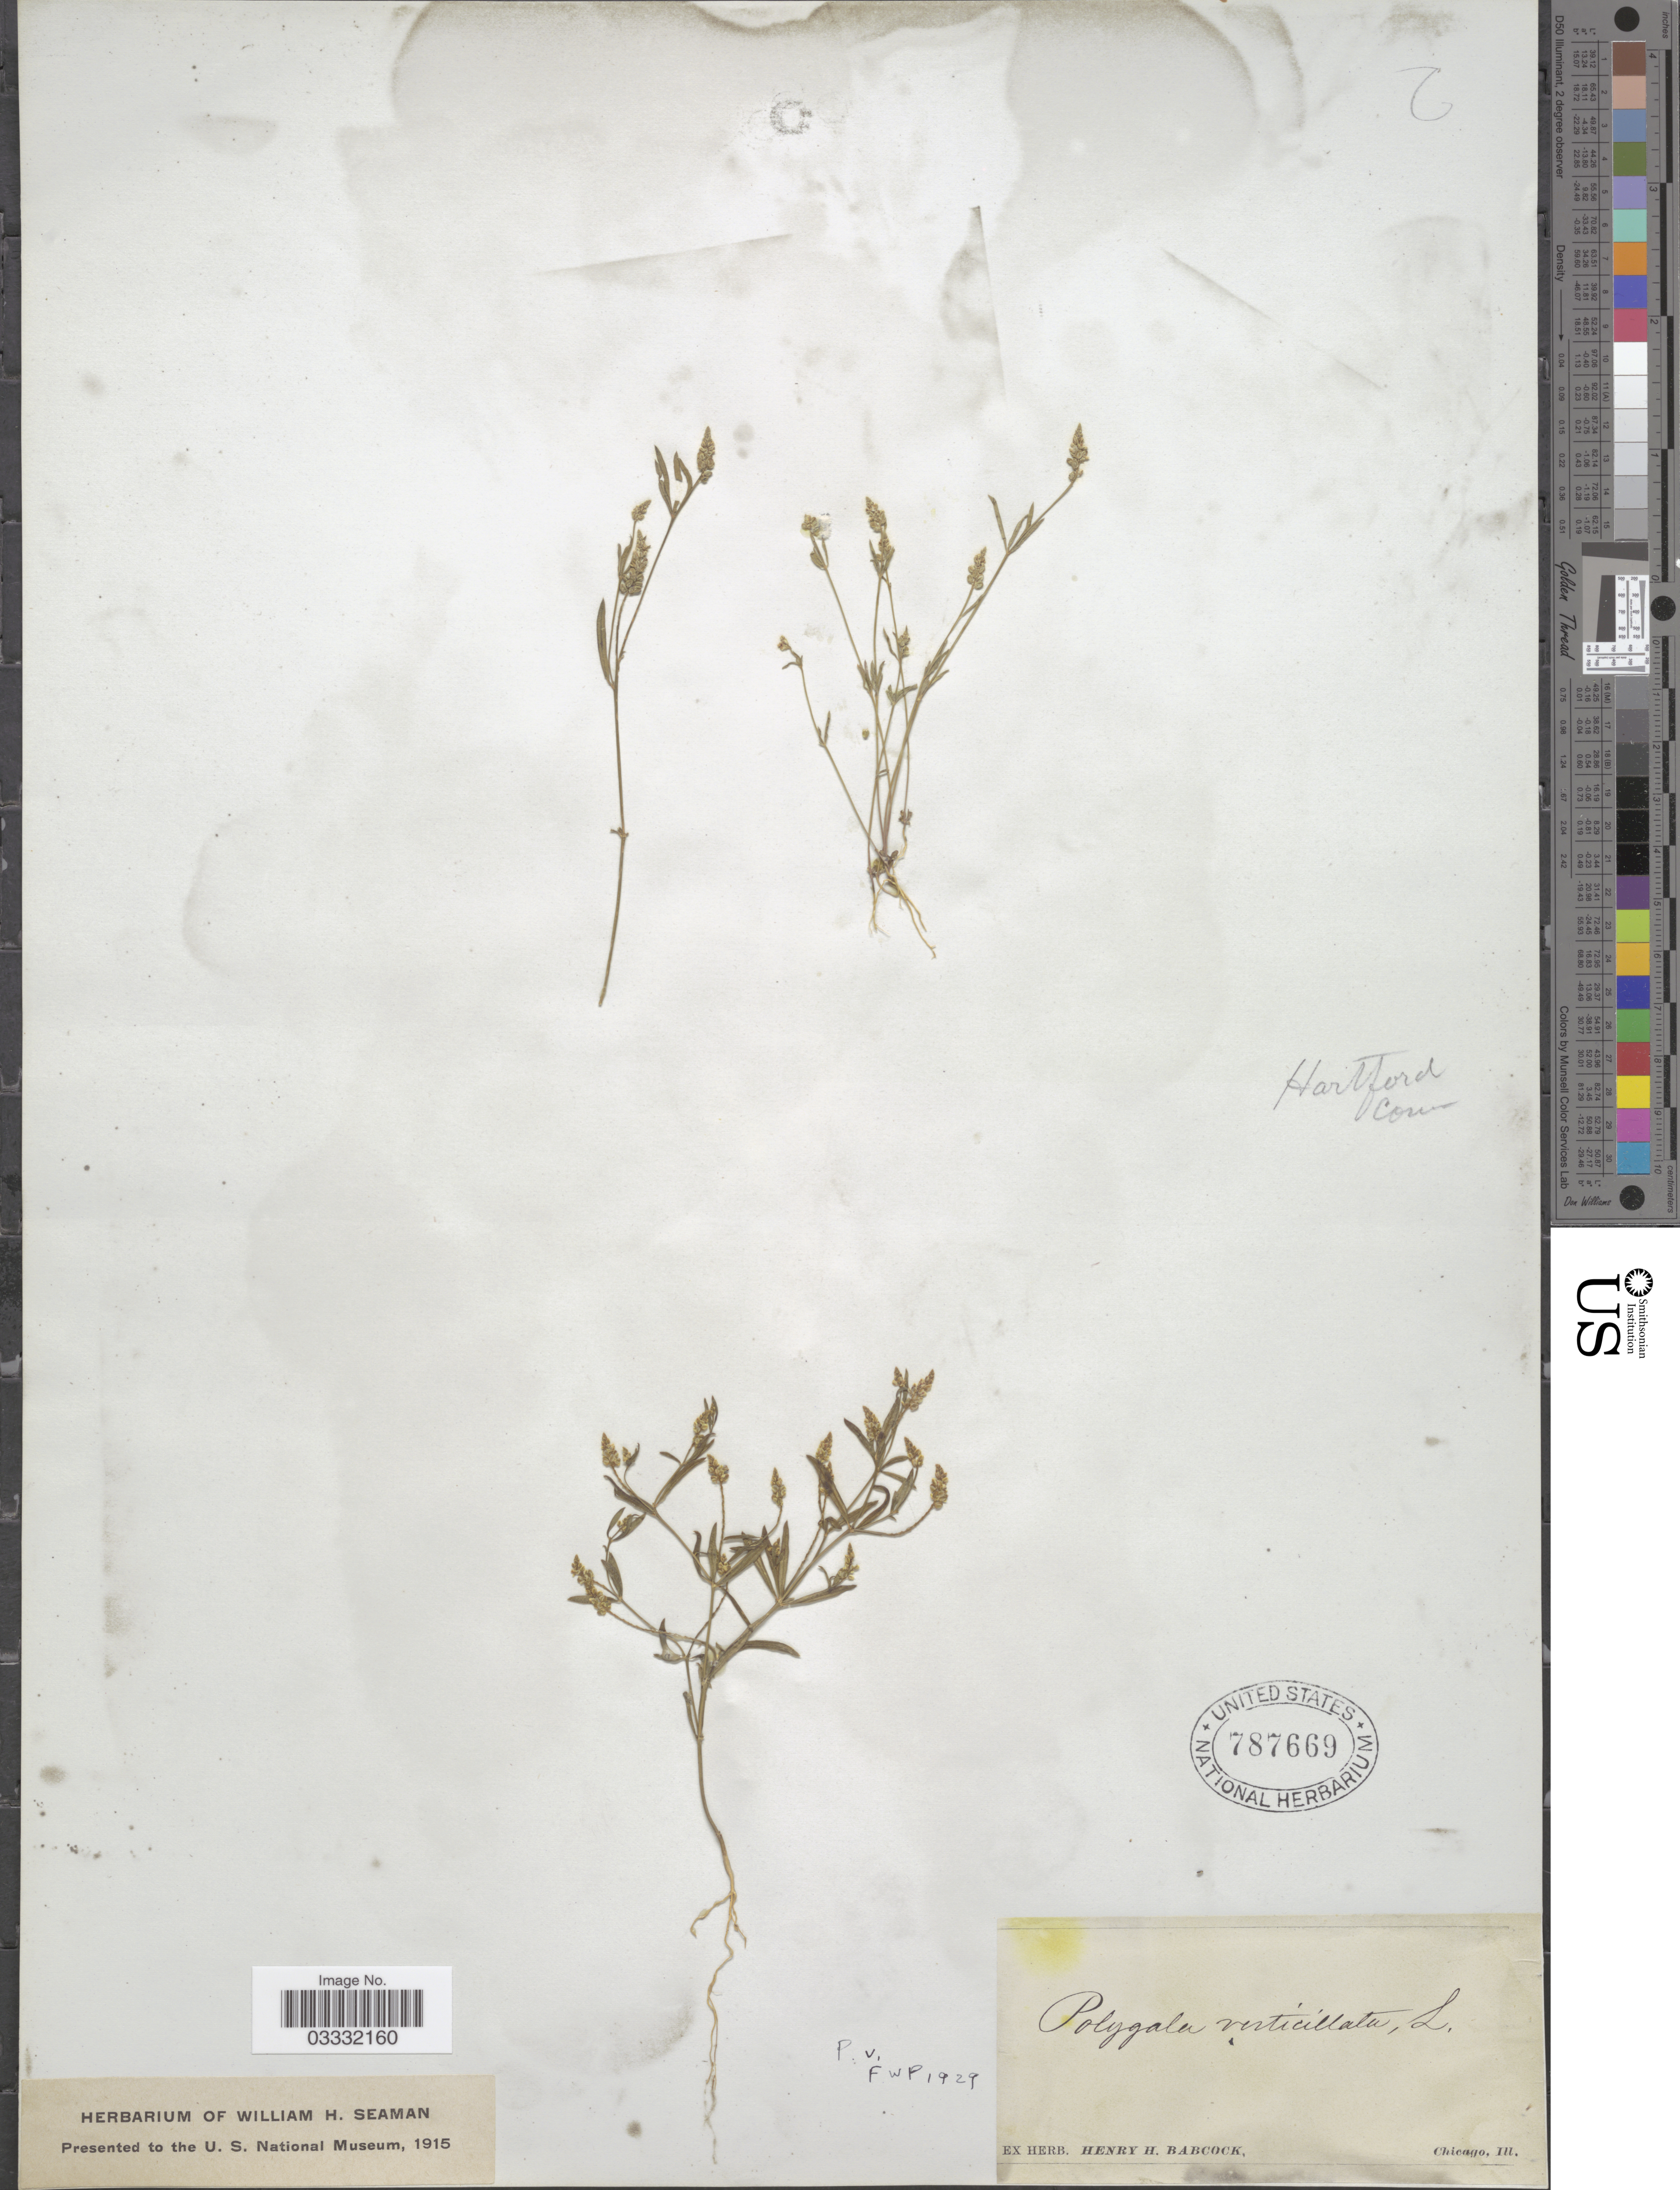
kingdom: Plantae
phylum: Tracheophyta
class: Magnoliopsida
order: Fabales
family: Polygalaceae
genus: Polygala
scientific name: Polygala verticillata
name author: L.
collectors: ex herb. Henry Homes Babcock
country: United States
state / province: Illinois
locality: Chicago.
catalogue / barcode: US 787669